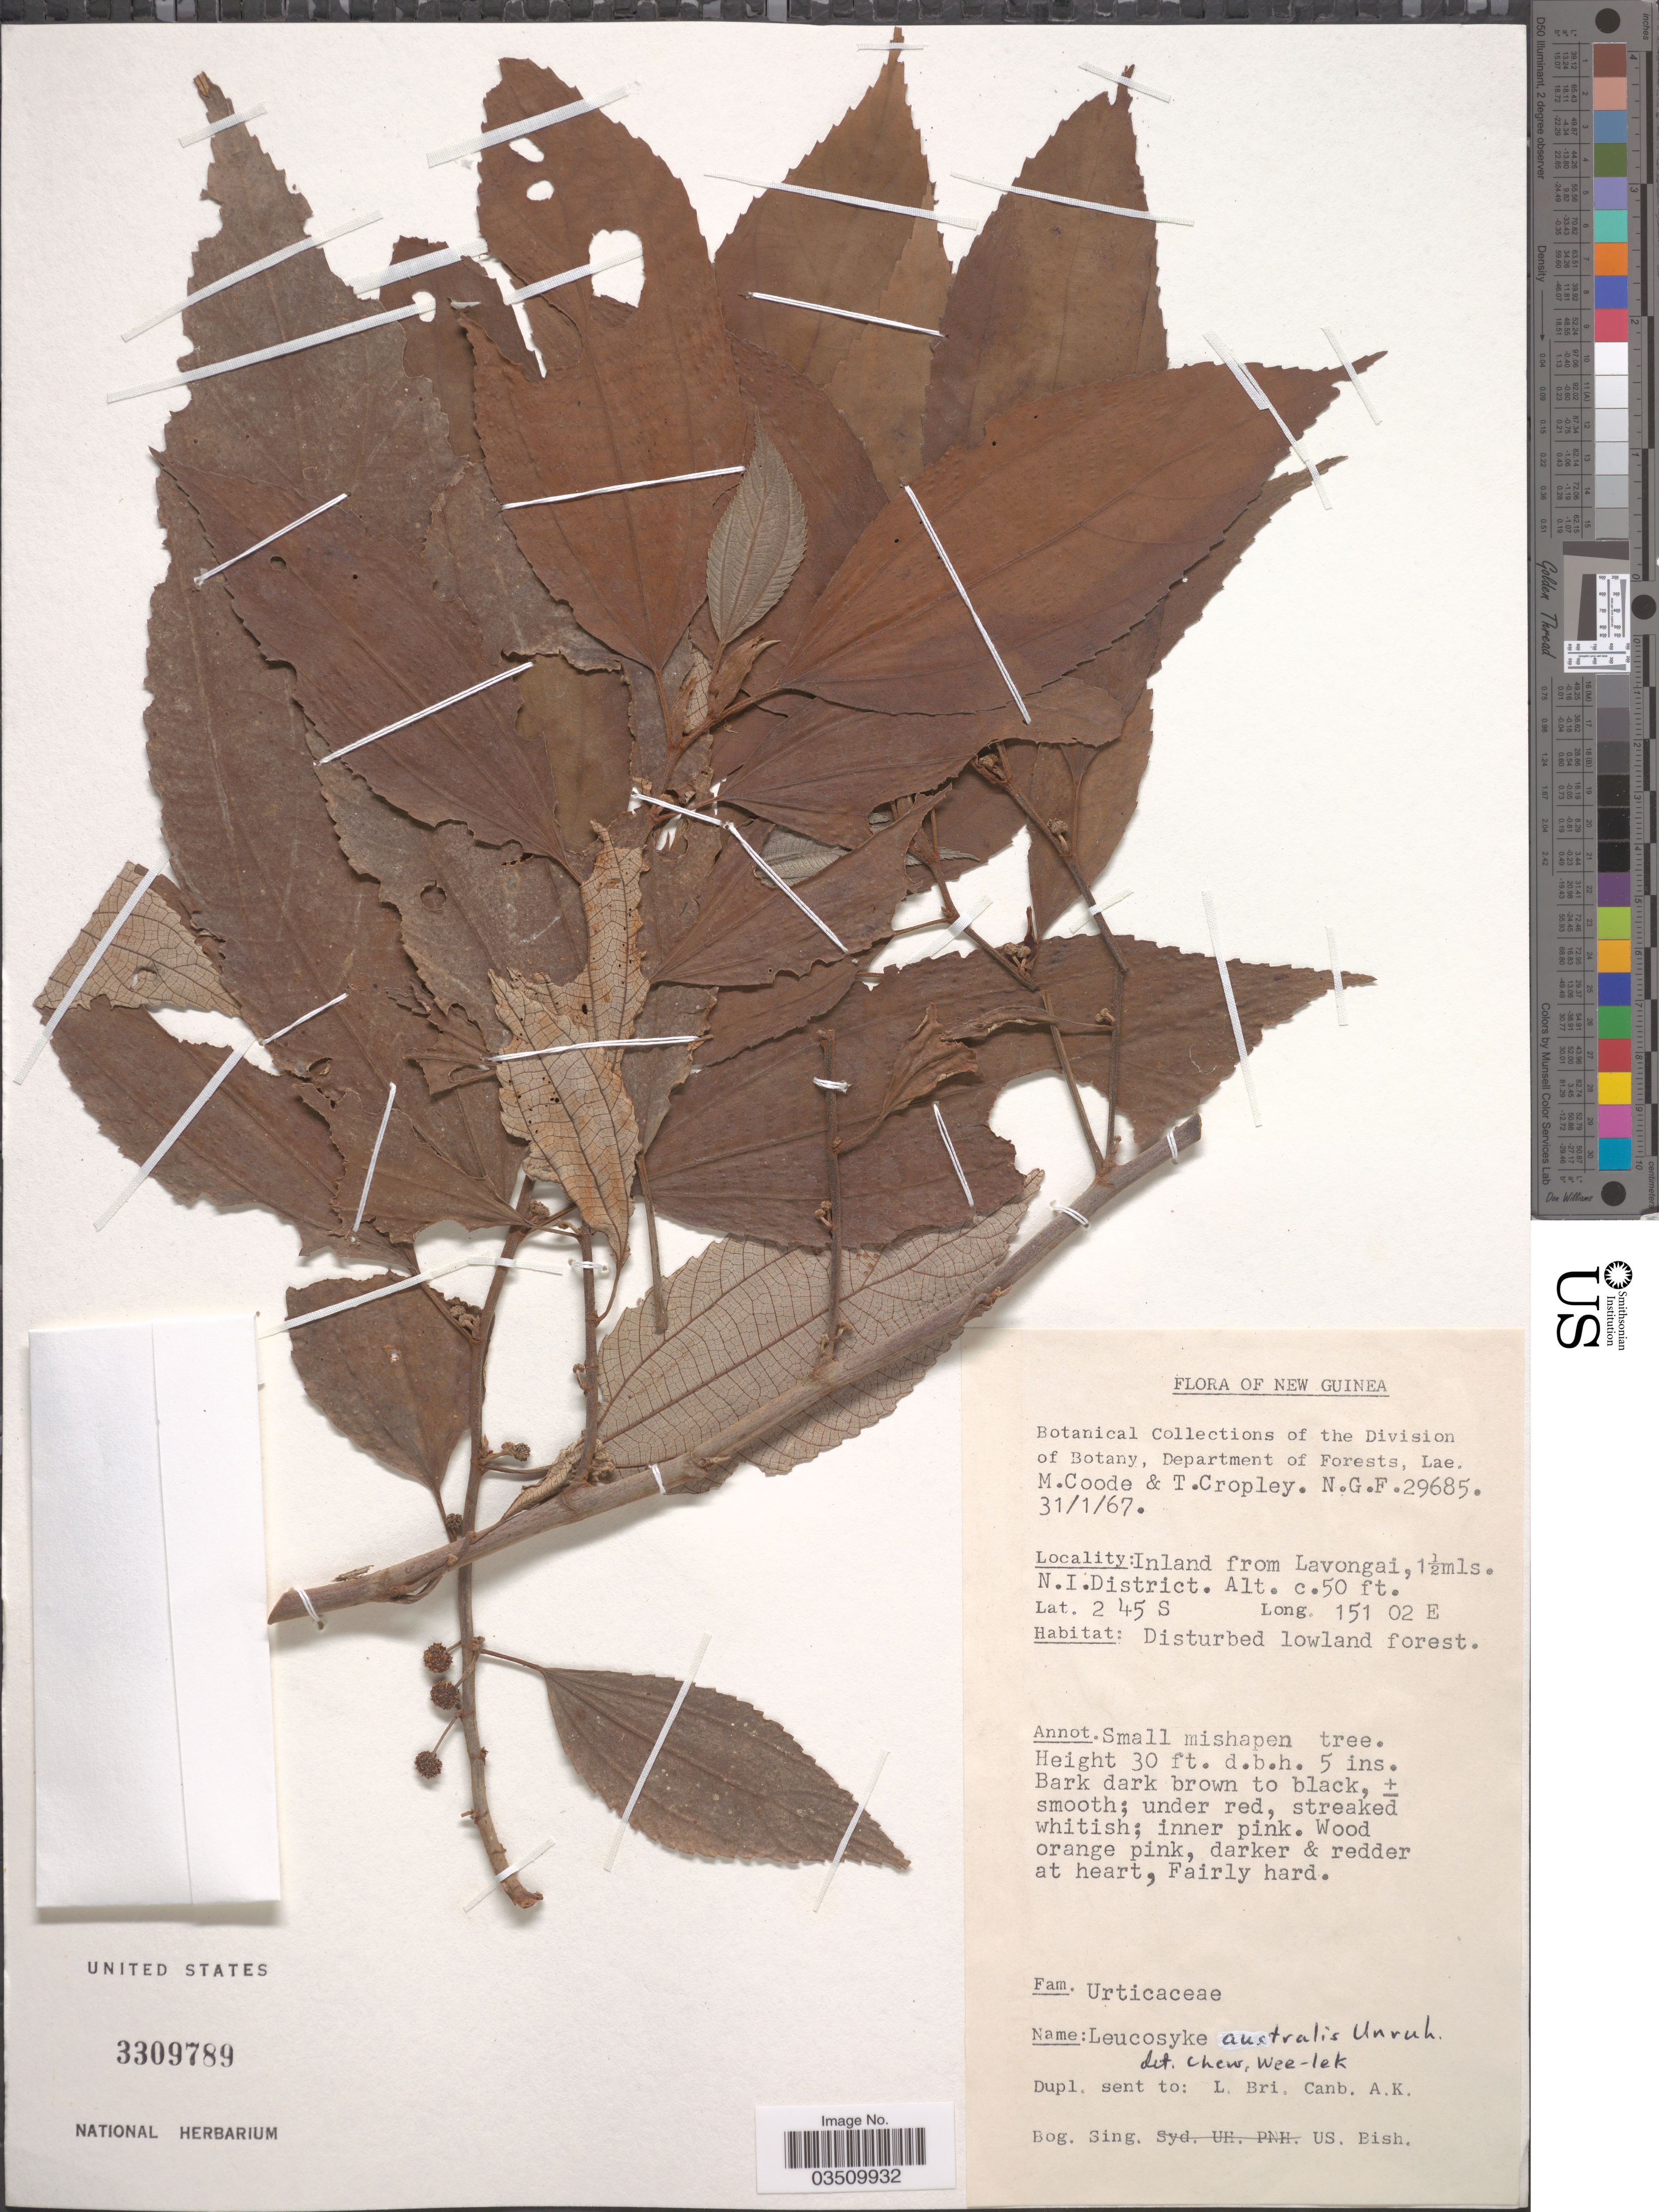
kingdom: Plantae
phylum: Tracheophyta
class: Magnoliopsida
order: Rosales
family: Urticaceae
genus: Leucosyke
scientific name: Leucosyke australis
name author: Unruh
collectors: M. Coode & T. Cropley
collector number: NGF 29685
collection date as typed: Transcribed d/m/y: 31/1/67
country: Papua New Guinea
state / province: New Ireland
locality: New Guinea. Inland from Lavongai, 1½ mls. N.I. District.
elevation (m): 15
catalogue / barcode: US 3309789